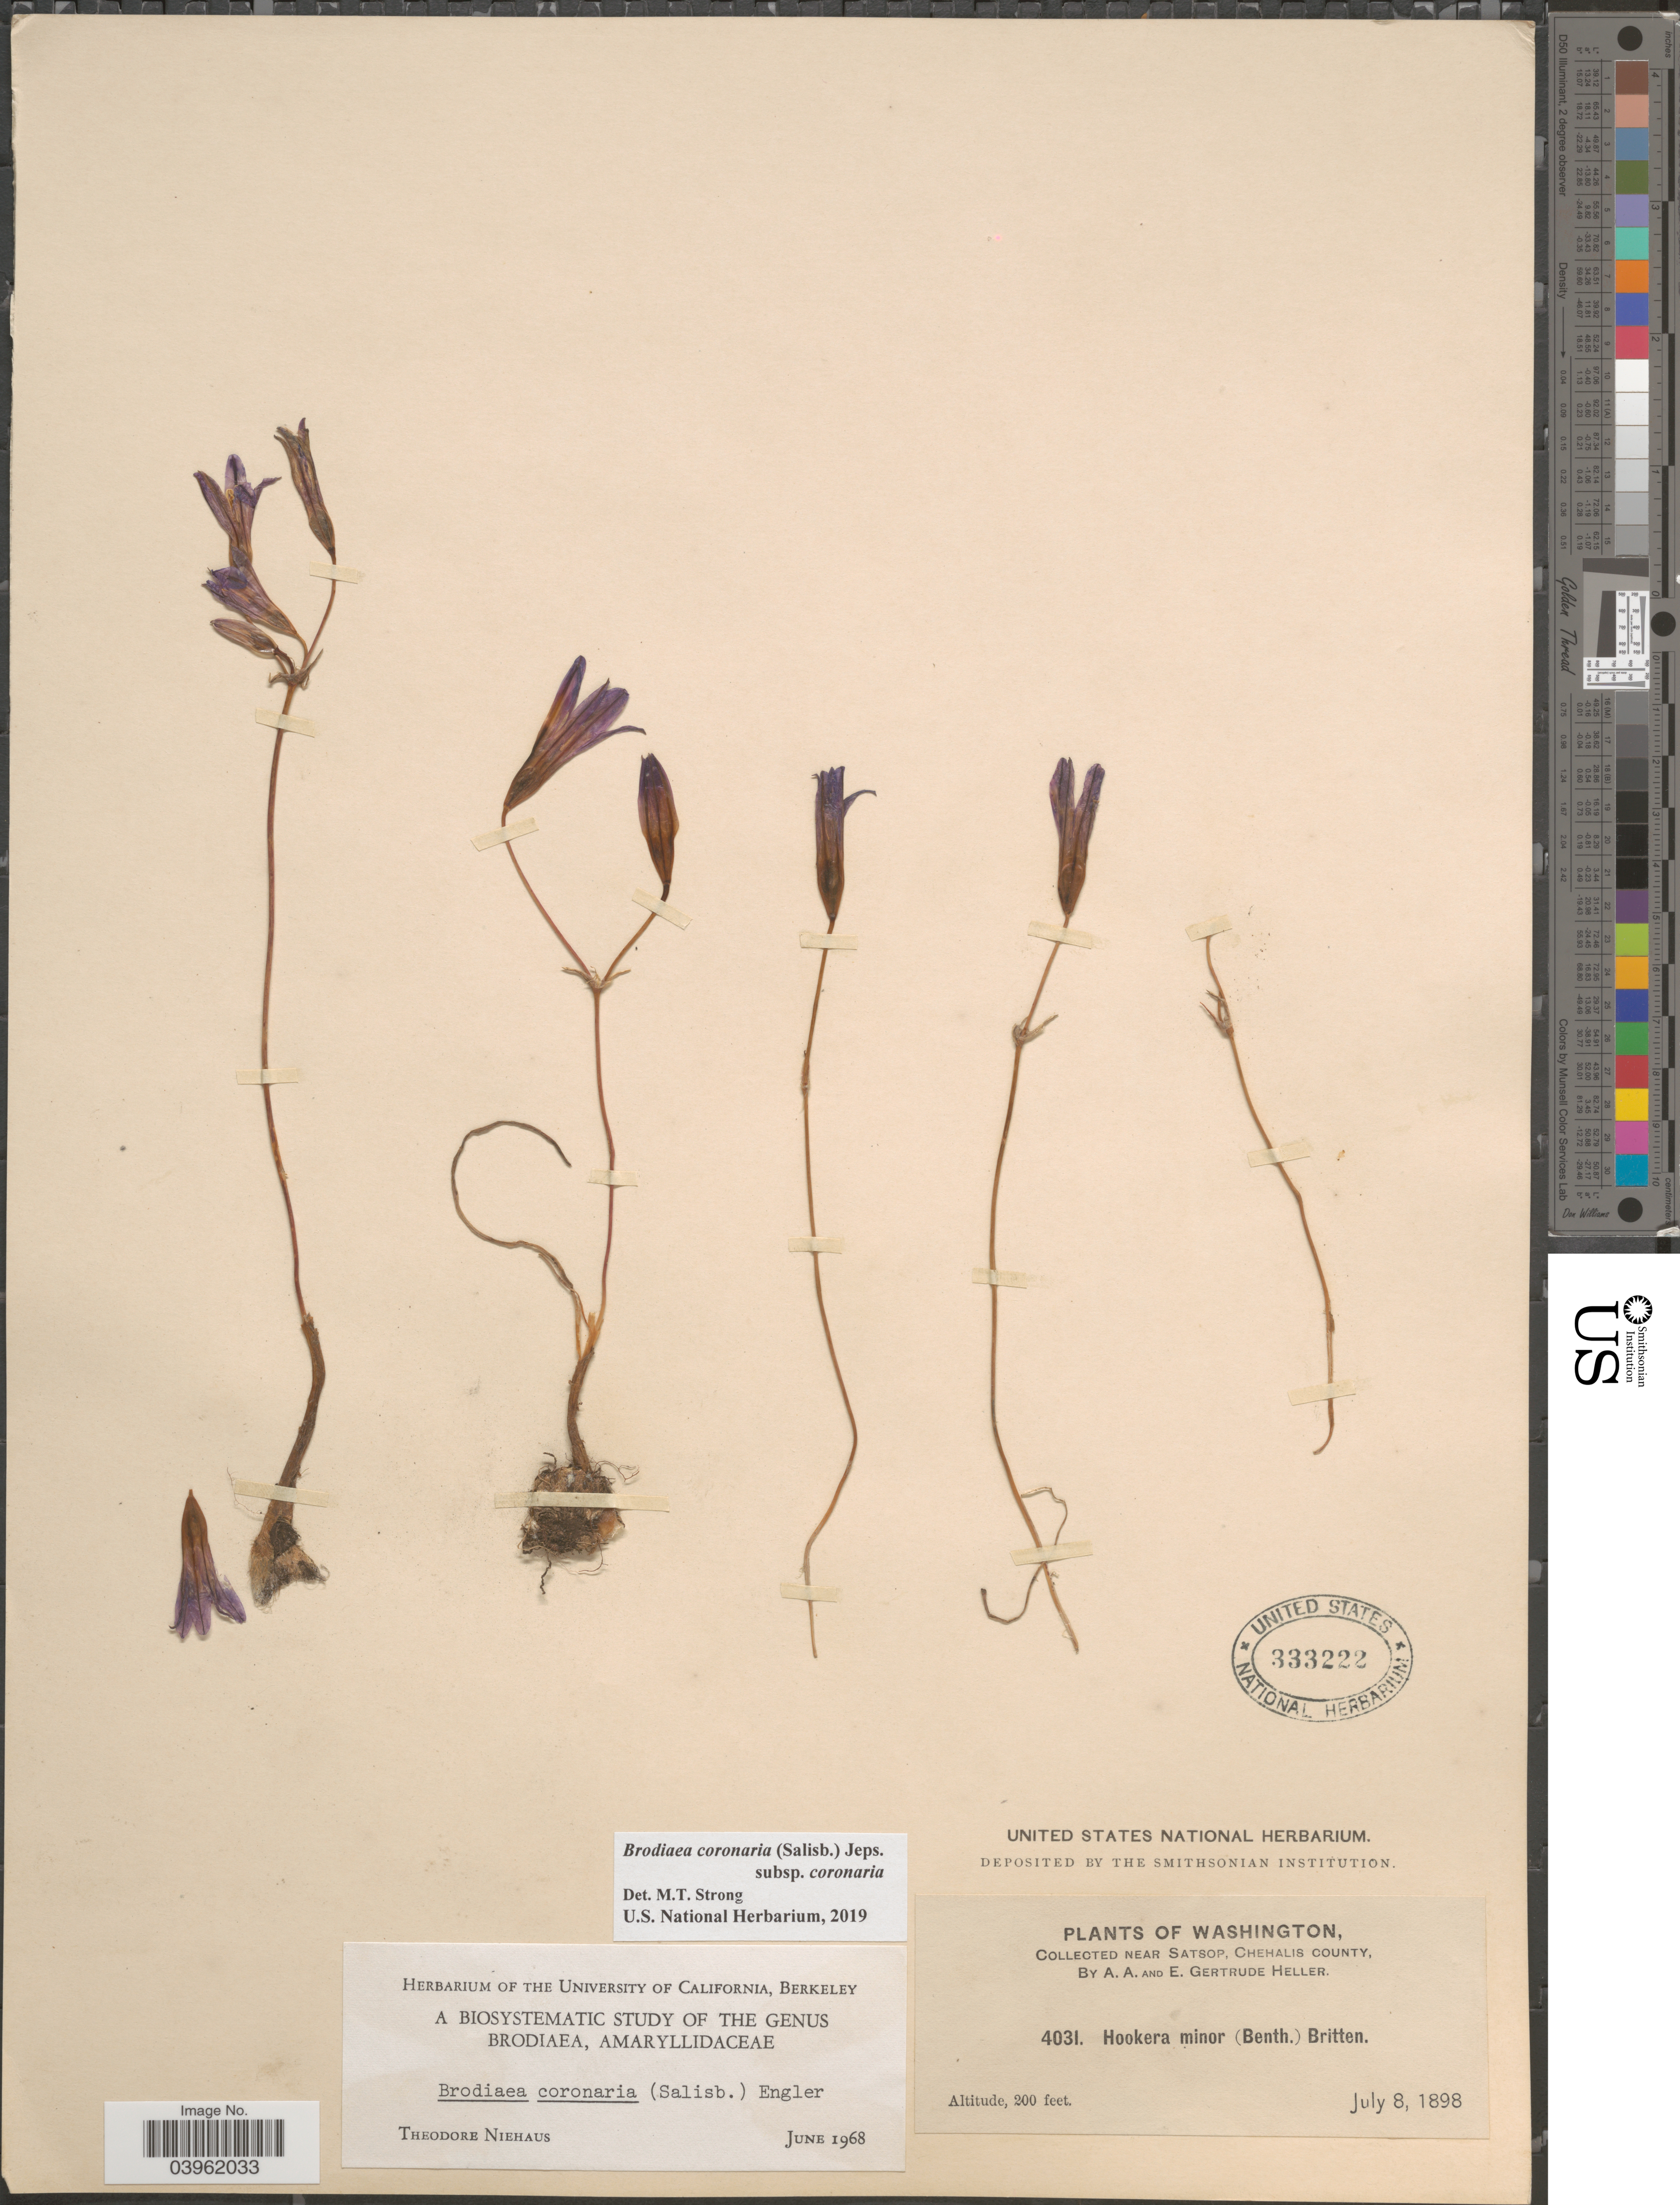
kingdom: Plantae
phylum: Tracheophyta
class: Liliopsida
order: Asparagales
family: Asparagaceae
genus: Brodiaea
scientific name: Brodiaea coronaria subsp. coronaria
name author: (Salisb.) Engl.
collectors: A. A. Heller & E. G. Heller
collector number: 4031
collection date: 1898-07-08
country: United States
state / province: Washington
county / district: Grays Harbor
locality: Near Satsop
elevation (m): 61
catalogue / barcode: US 333222